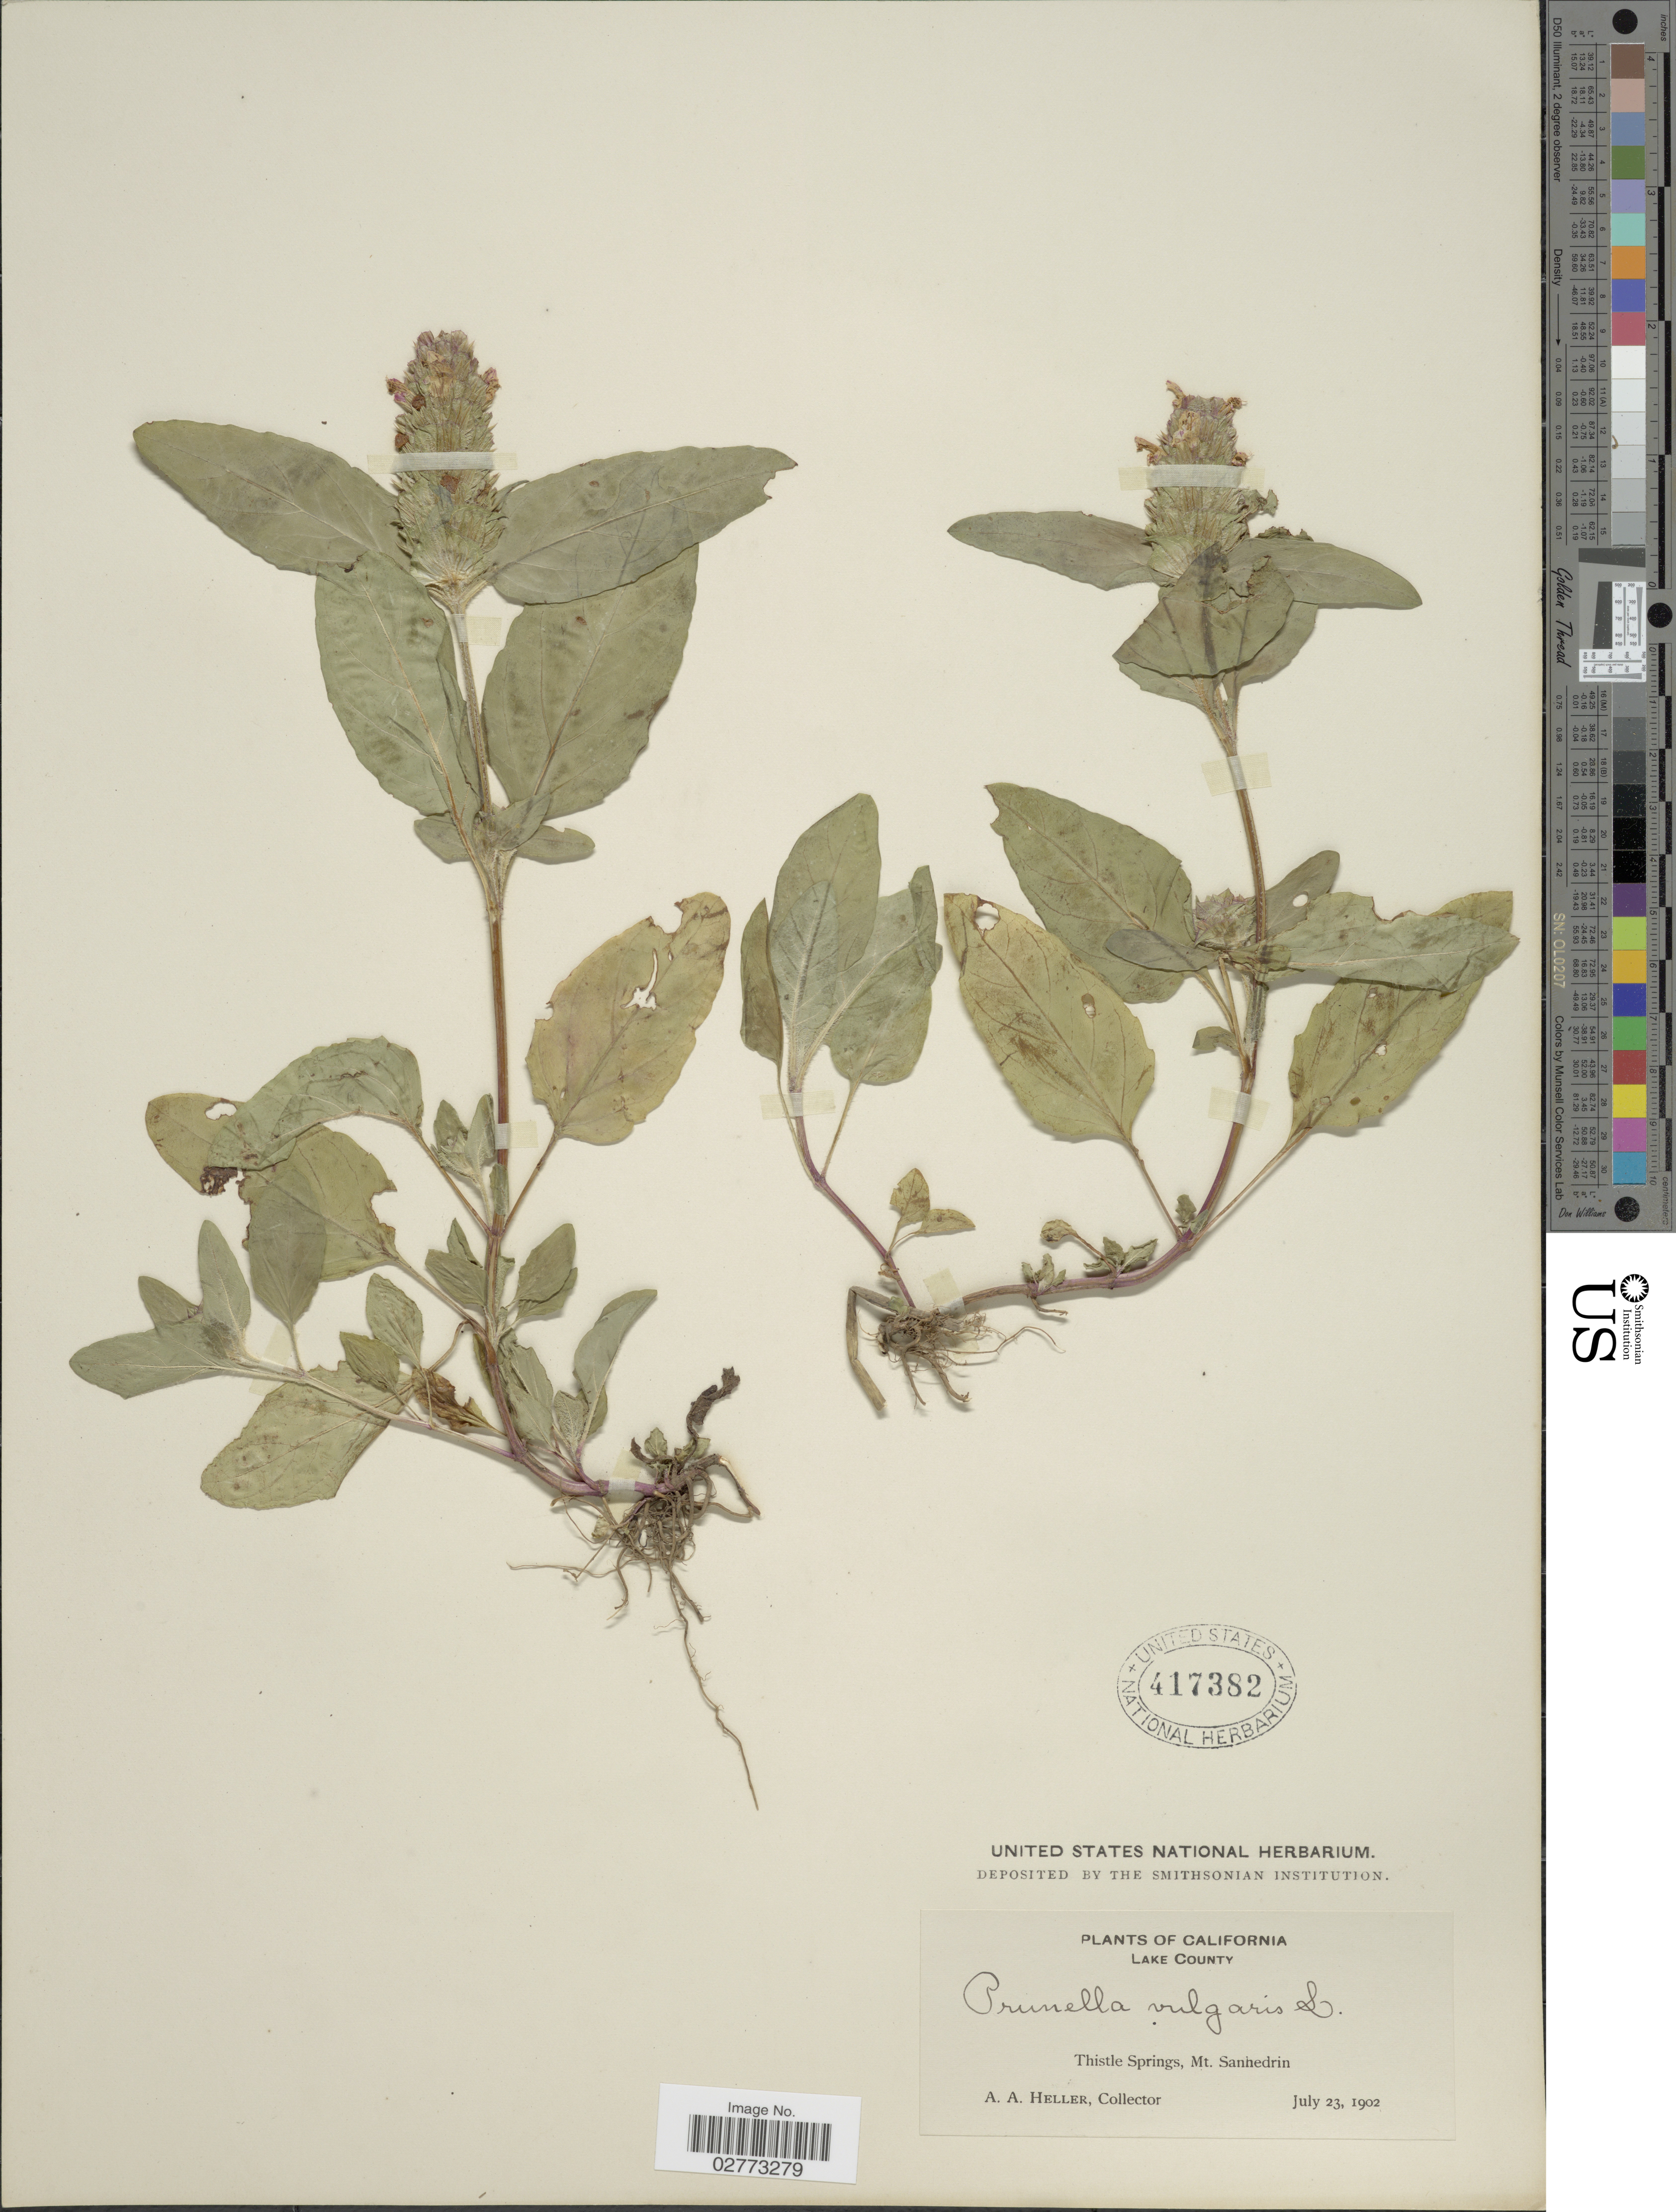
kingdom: Plantae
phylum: Tracheophyta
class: Magnoliopsida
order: Lamiales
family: Lamiaceae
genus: Prunella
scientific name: Prunella vulgaris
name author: L.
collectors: A. A. Heller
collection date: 1902-07-23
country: United States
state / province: California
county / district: Lake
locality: Lake County. Thistle Springs, Mt. Sanhedrin.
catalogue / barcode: US 417382